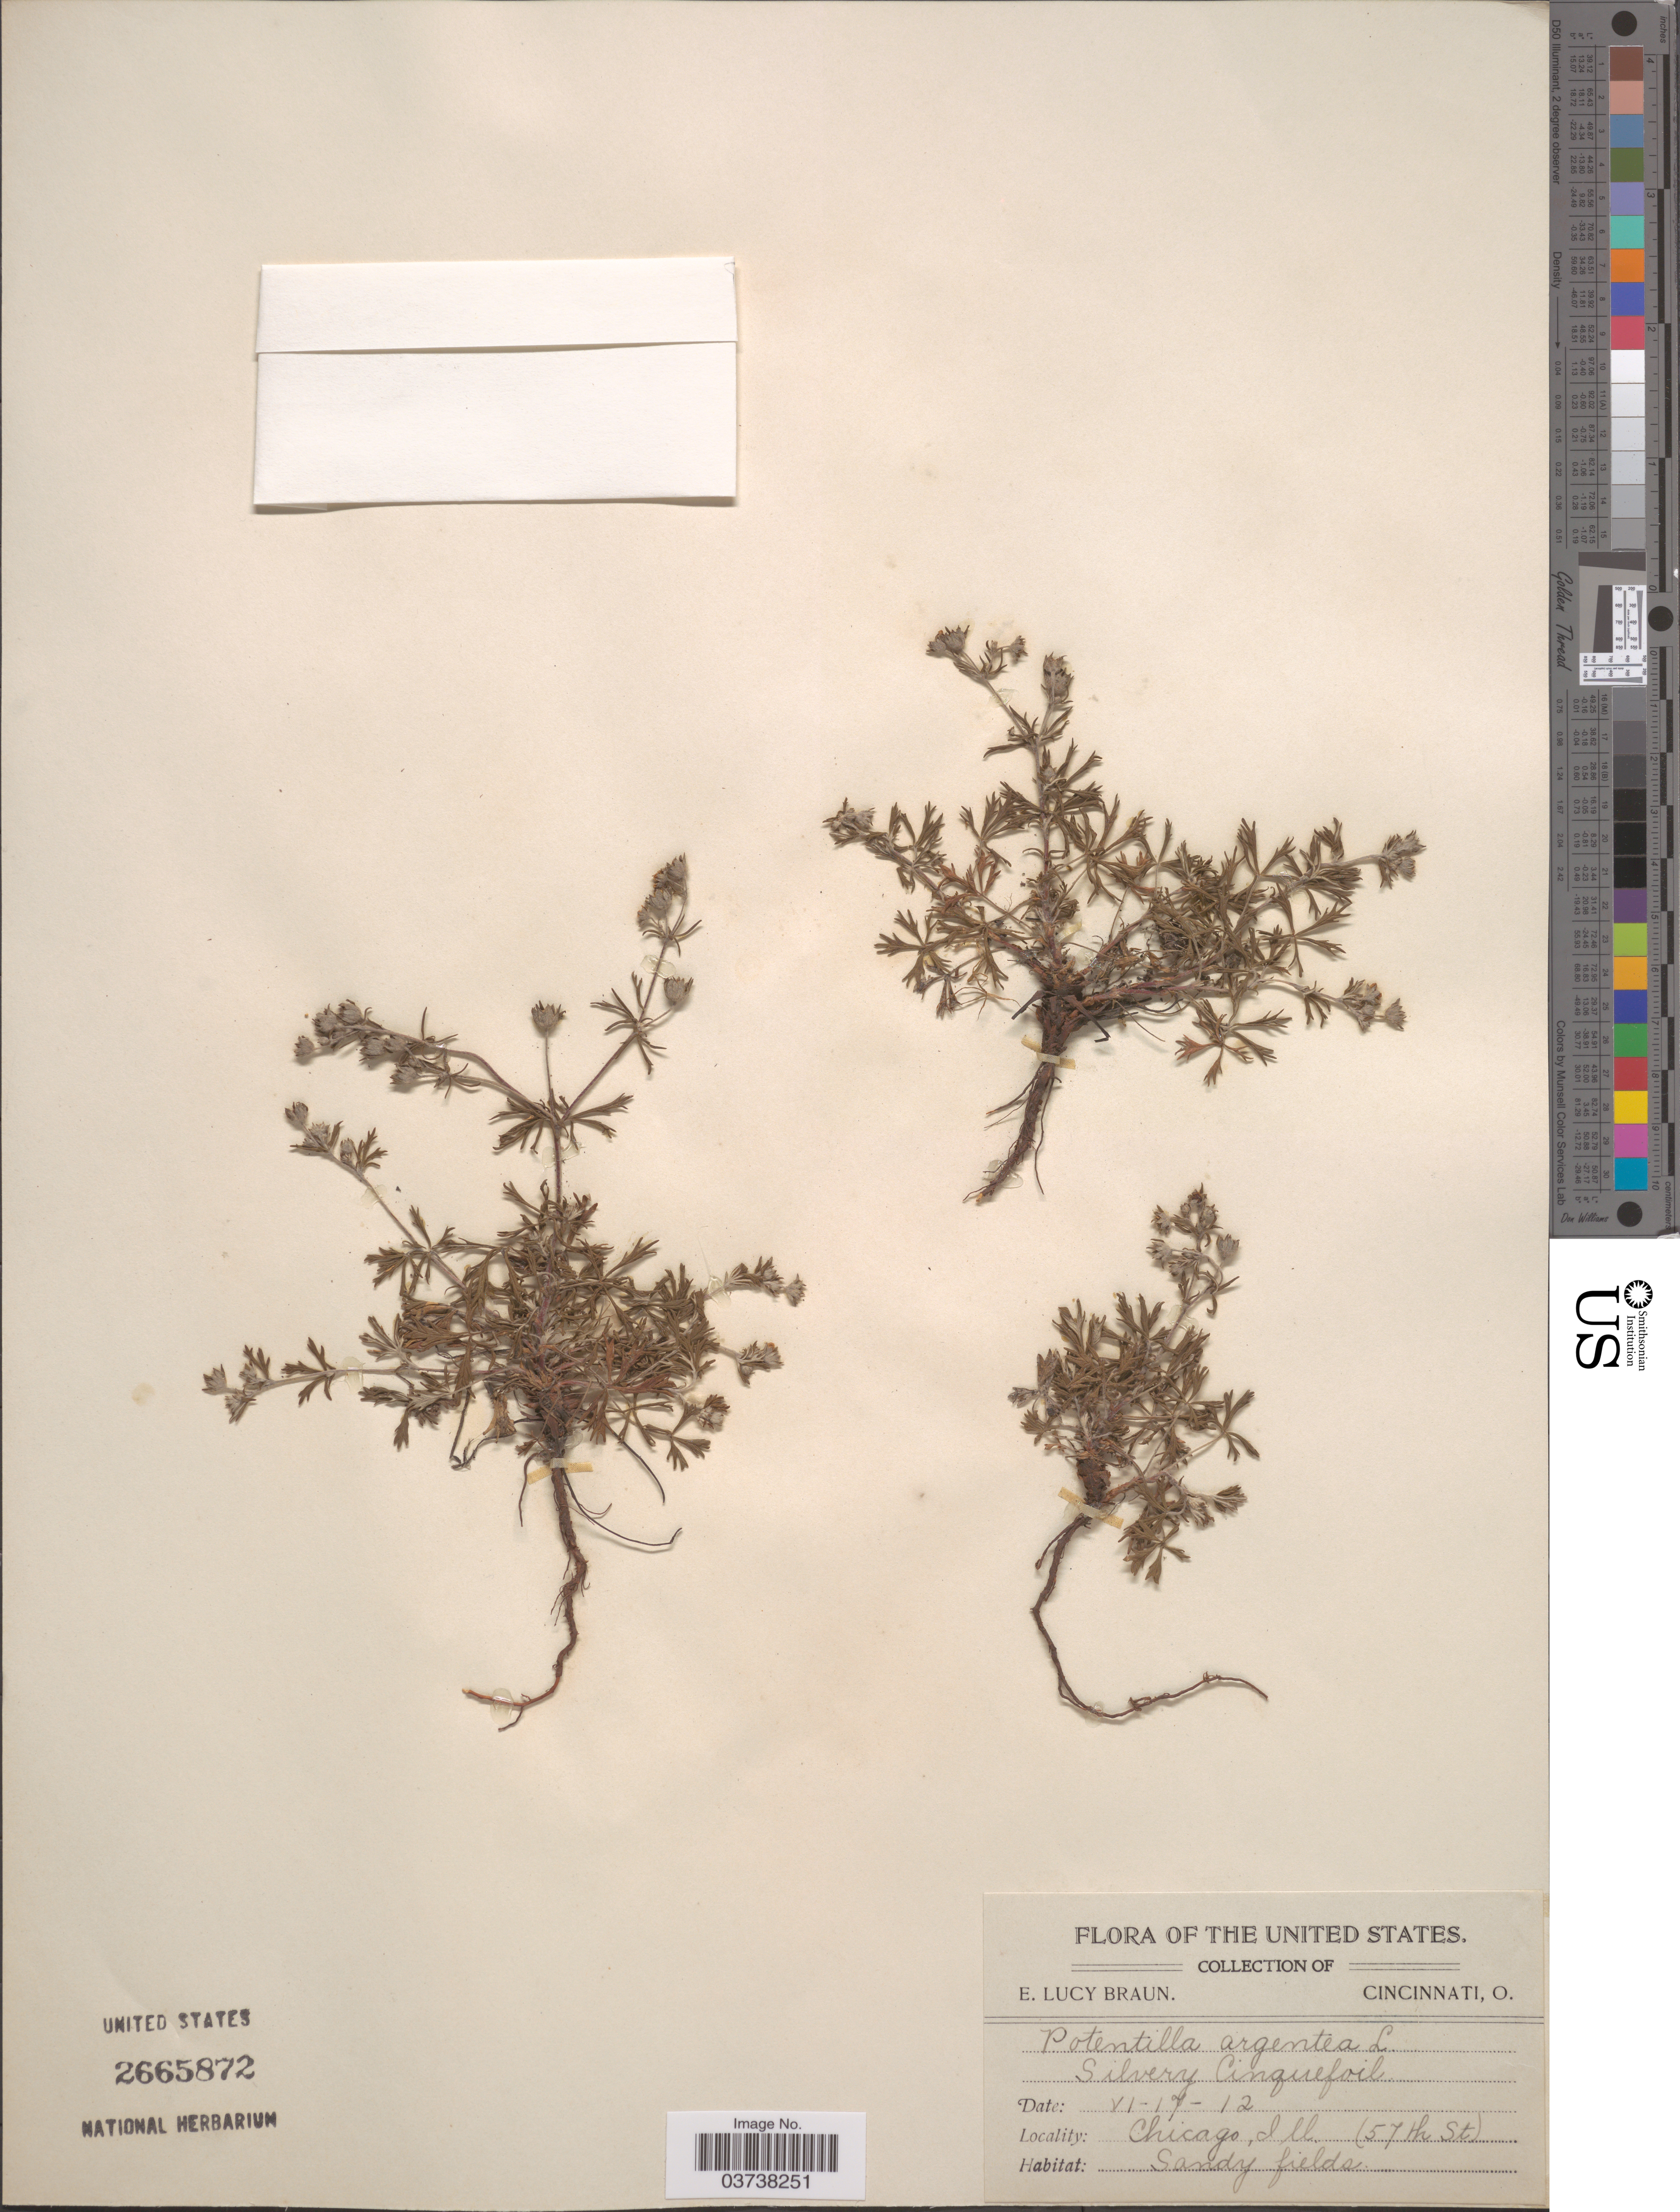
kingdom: Plantae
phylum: Tracheophyta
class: Magnoliopsida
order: Rosales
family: Rosaceae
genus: Potentilla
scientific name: Potentilla argentea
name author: L.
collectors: E. L. Braun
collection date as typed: Transcribed d/m/y: 17/6/12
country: United States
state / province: Illinois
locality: Chicago (57th St).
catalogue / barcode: US 2665872